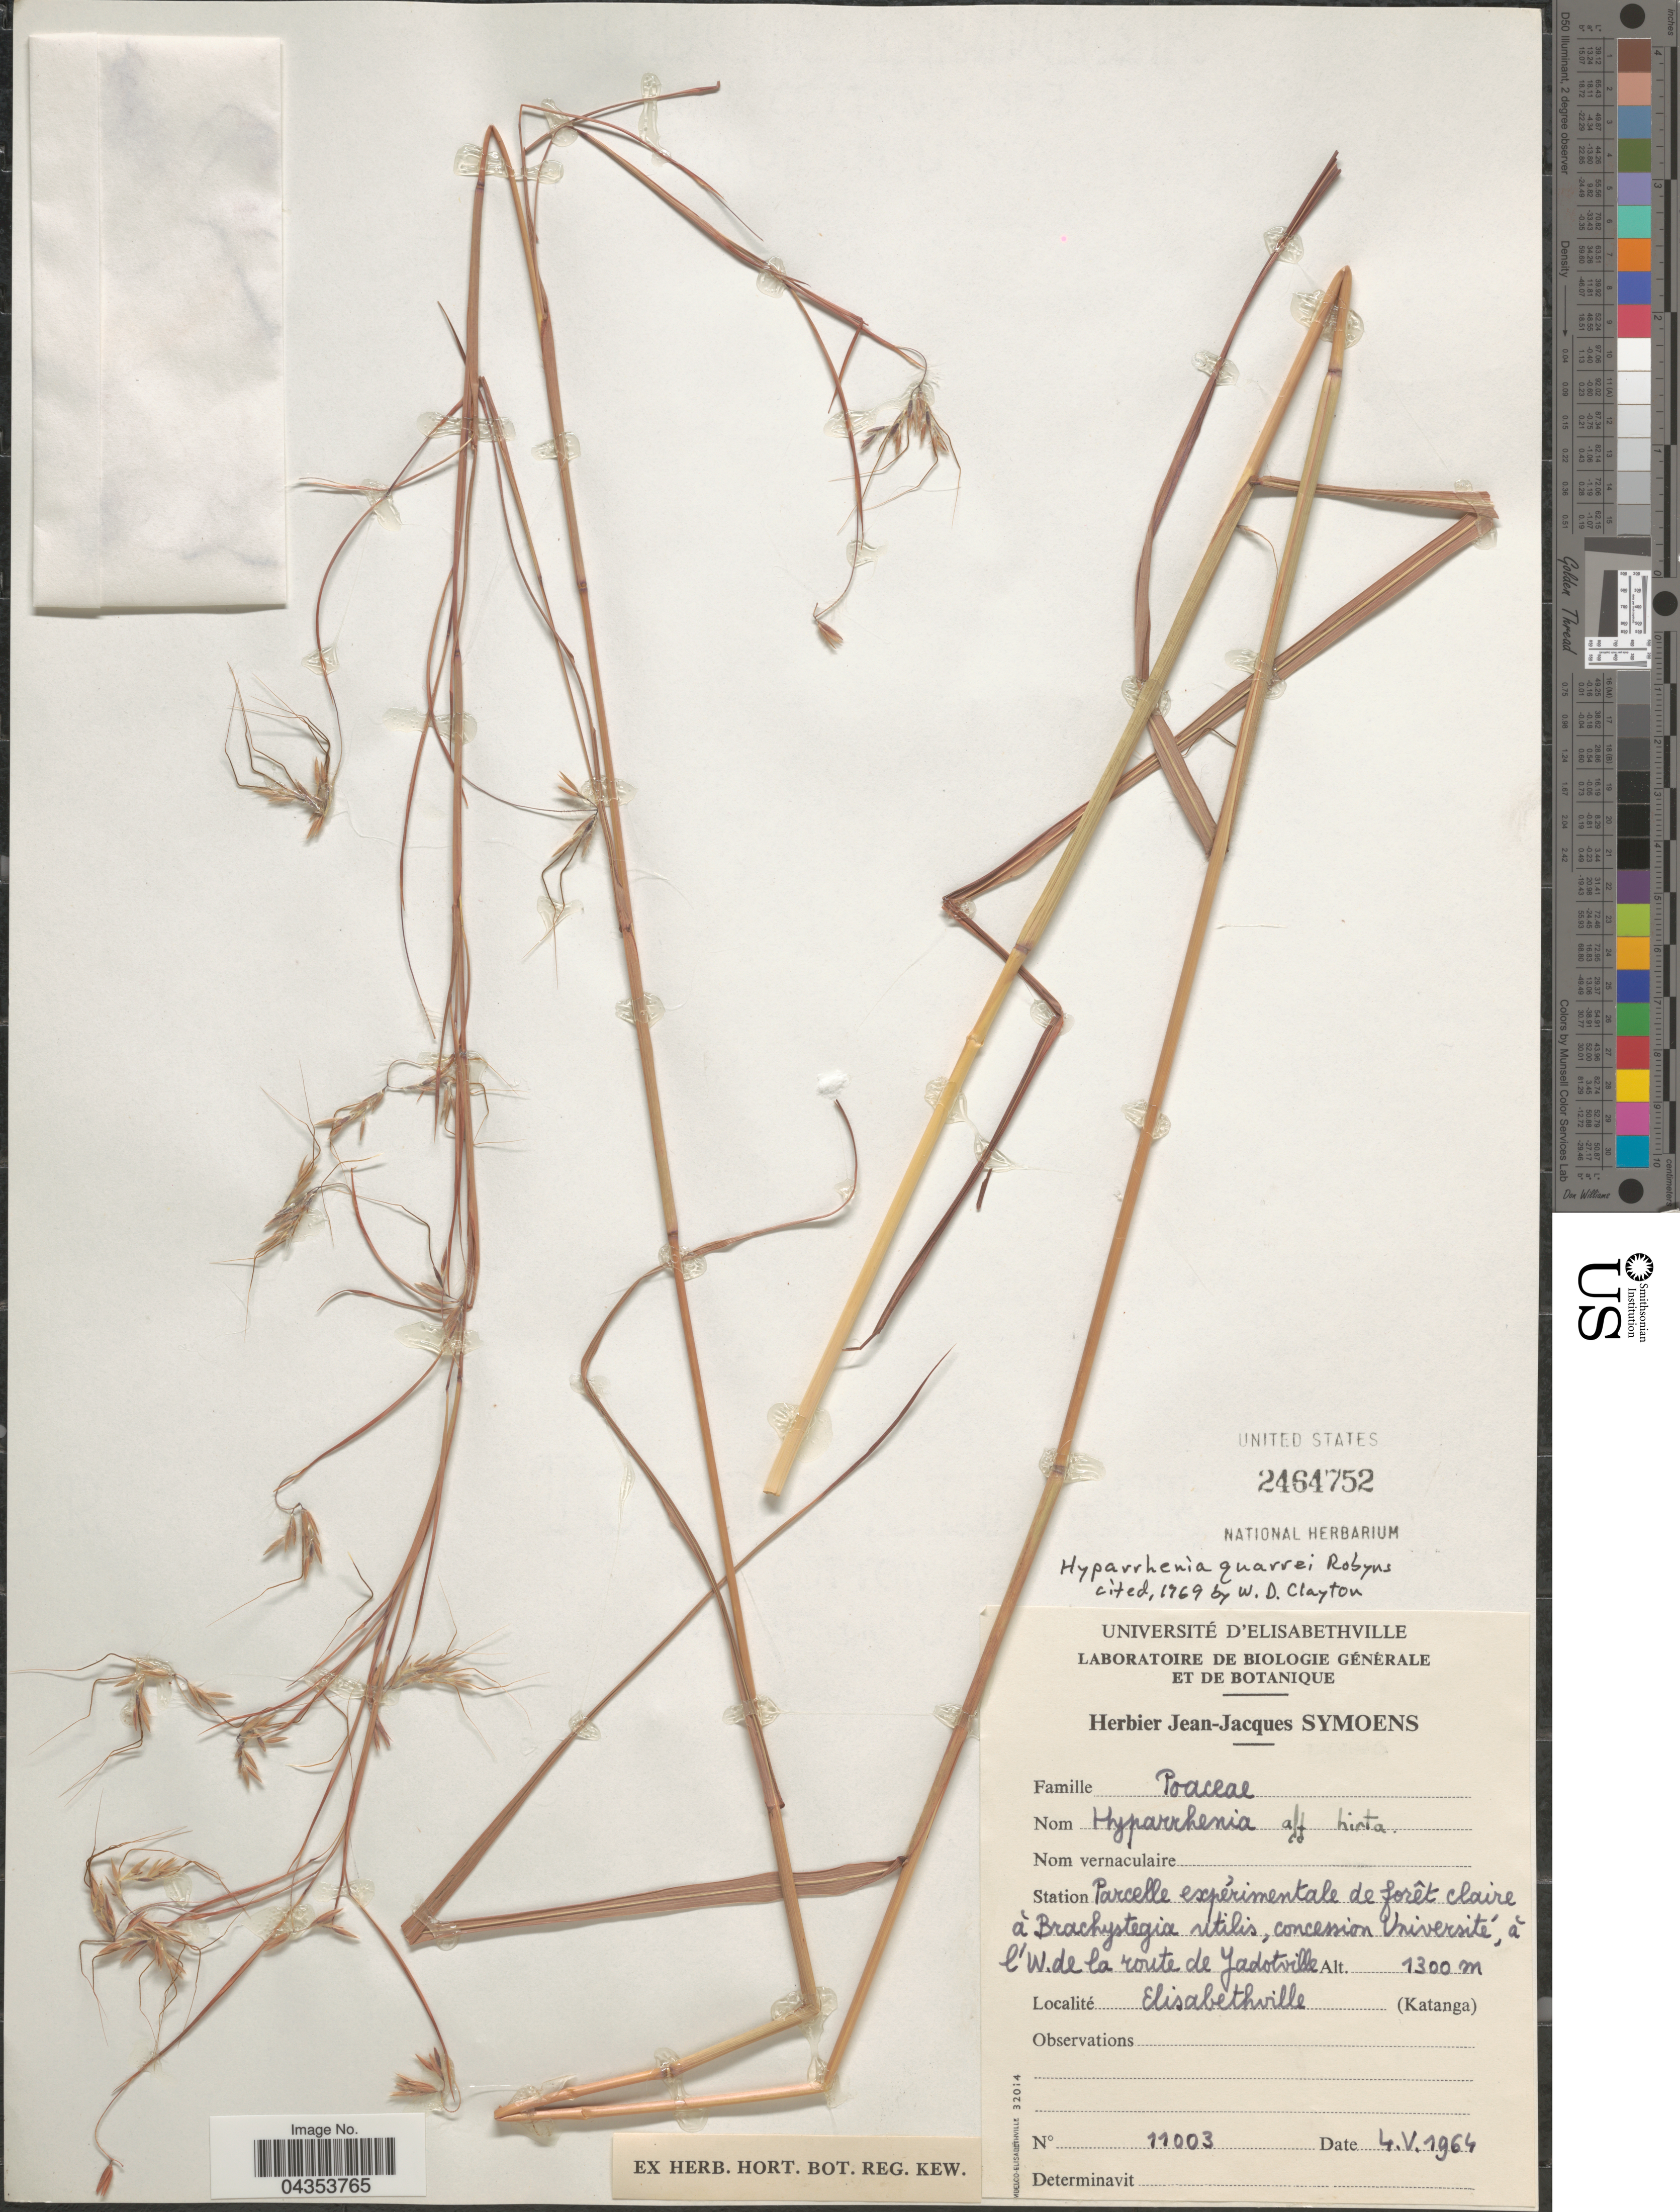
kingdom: Plantae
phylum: Tracheophyta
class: Liliopsida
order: Poales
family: Poaceae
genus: Hyparrhenia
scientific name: Hyparrhenia quarrei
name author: Robyns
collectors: ex herb. Jean-Jacques Symoens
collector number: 11003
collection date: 1964-05-04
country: Congo, Democratic Republic of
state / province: Haut-Katanga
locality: Parcelle expérimentale de forêt claire à Brachystegia utilis, concession Université, à l'W.de la route de Jadotville. Elisabethville.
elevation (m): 1300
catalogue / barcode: US 2464752